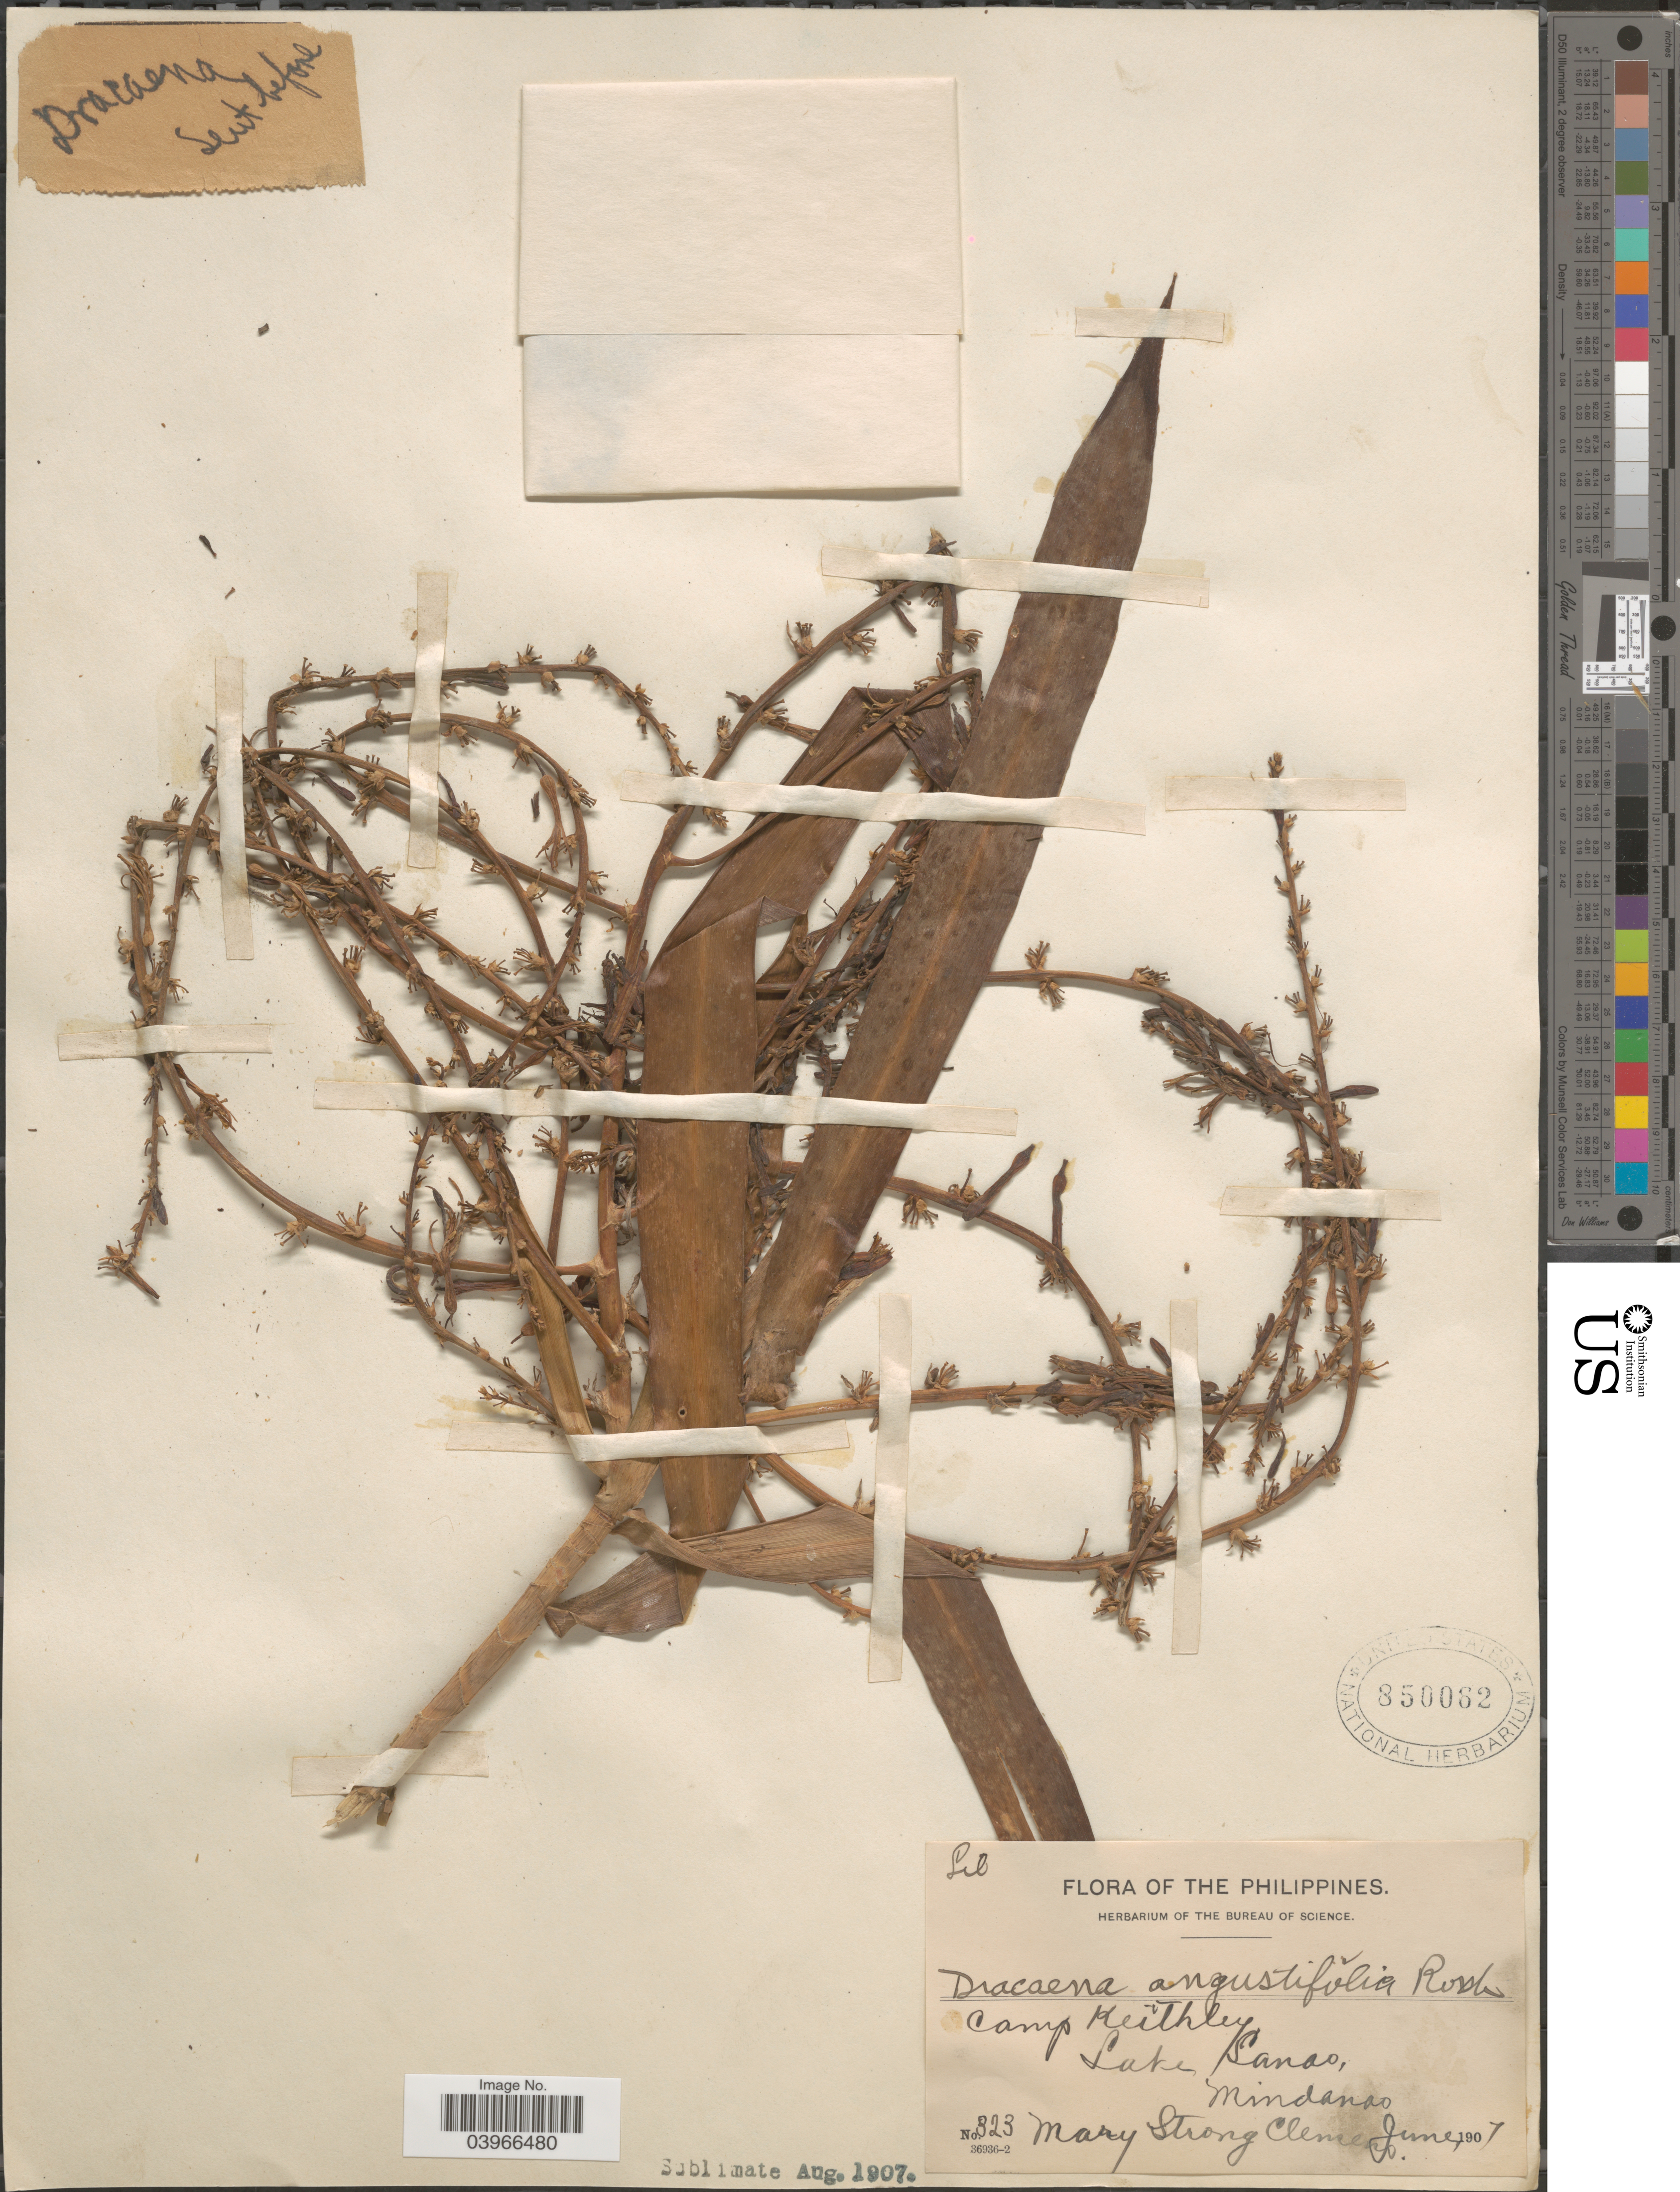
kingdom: Plantae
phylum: Tracheophyta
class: Liliopsida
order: Asparagales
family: Asparagaceae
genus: Dracaena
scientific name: Dracaena angustifolia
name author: (Medik.) Roxb.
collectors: M. S. Clemens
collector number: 323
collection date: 1907-06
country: Philippines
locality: Camp Keithley, Lake Lanao, Mindanao.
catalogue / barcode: US 850062